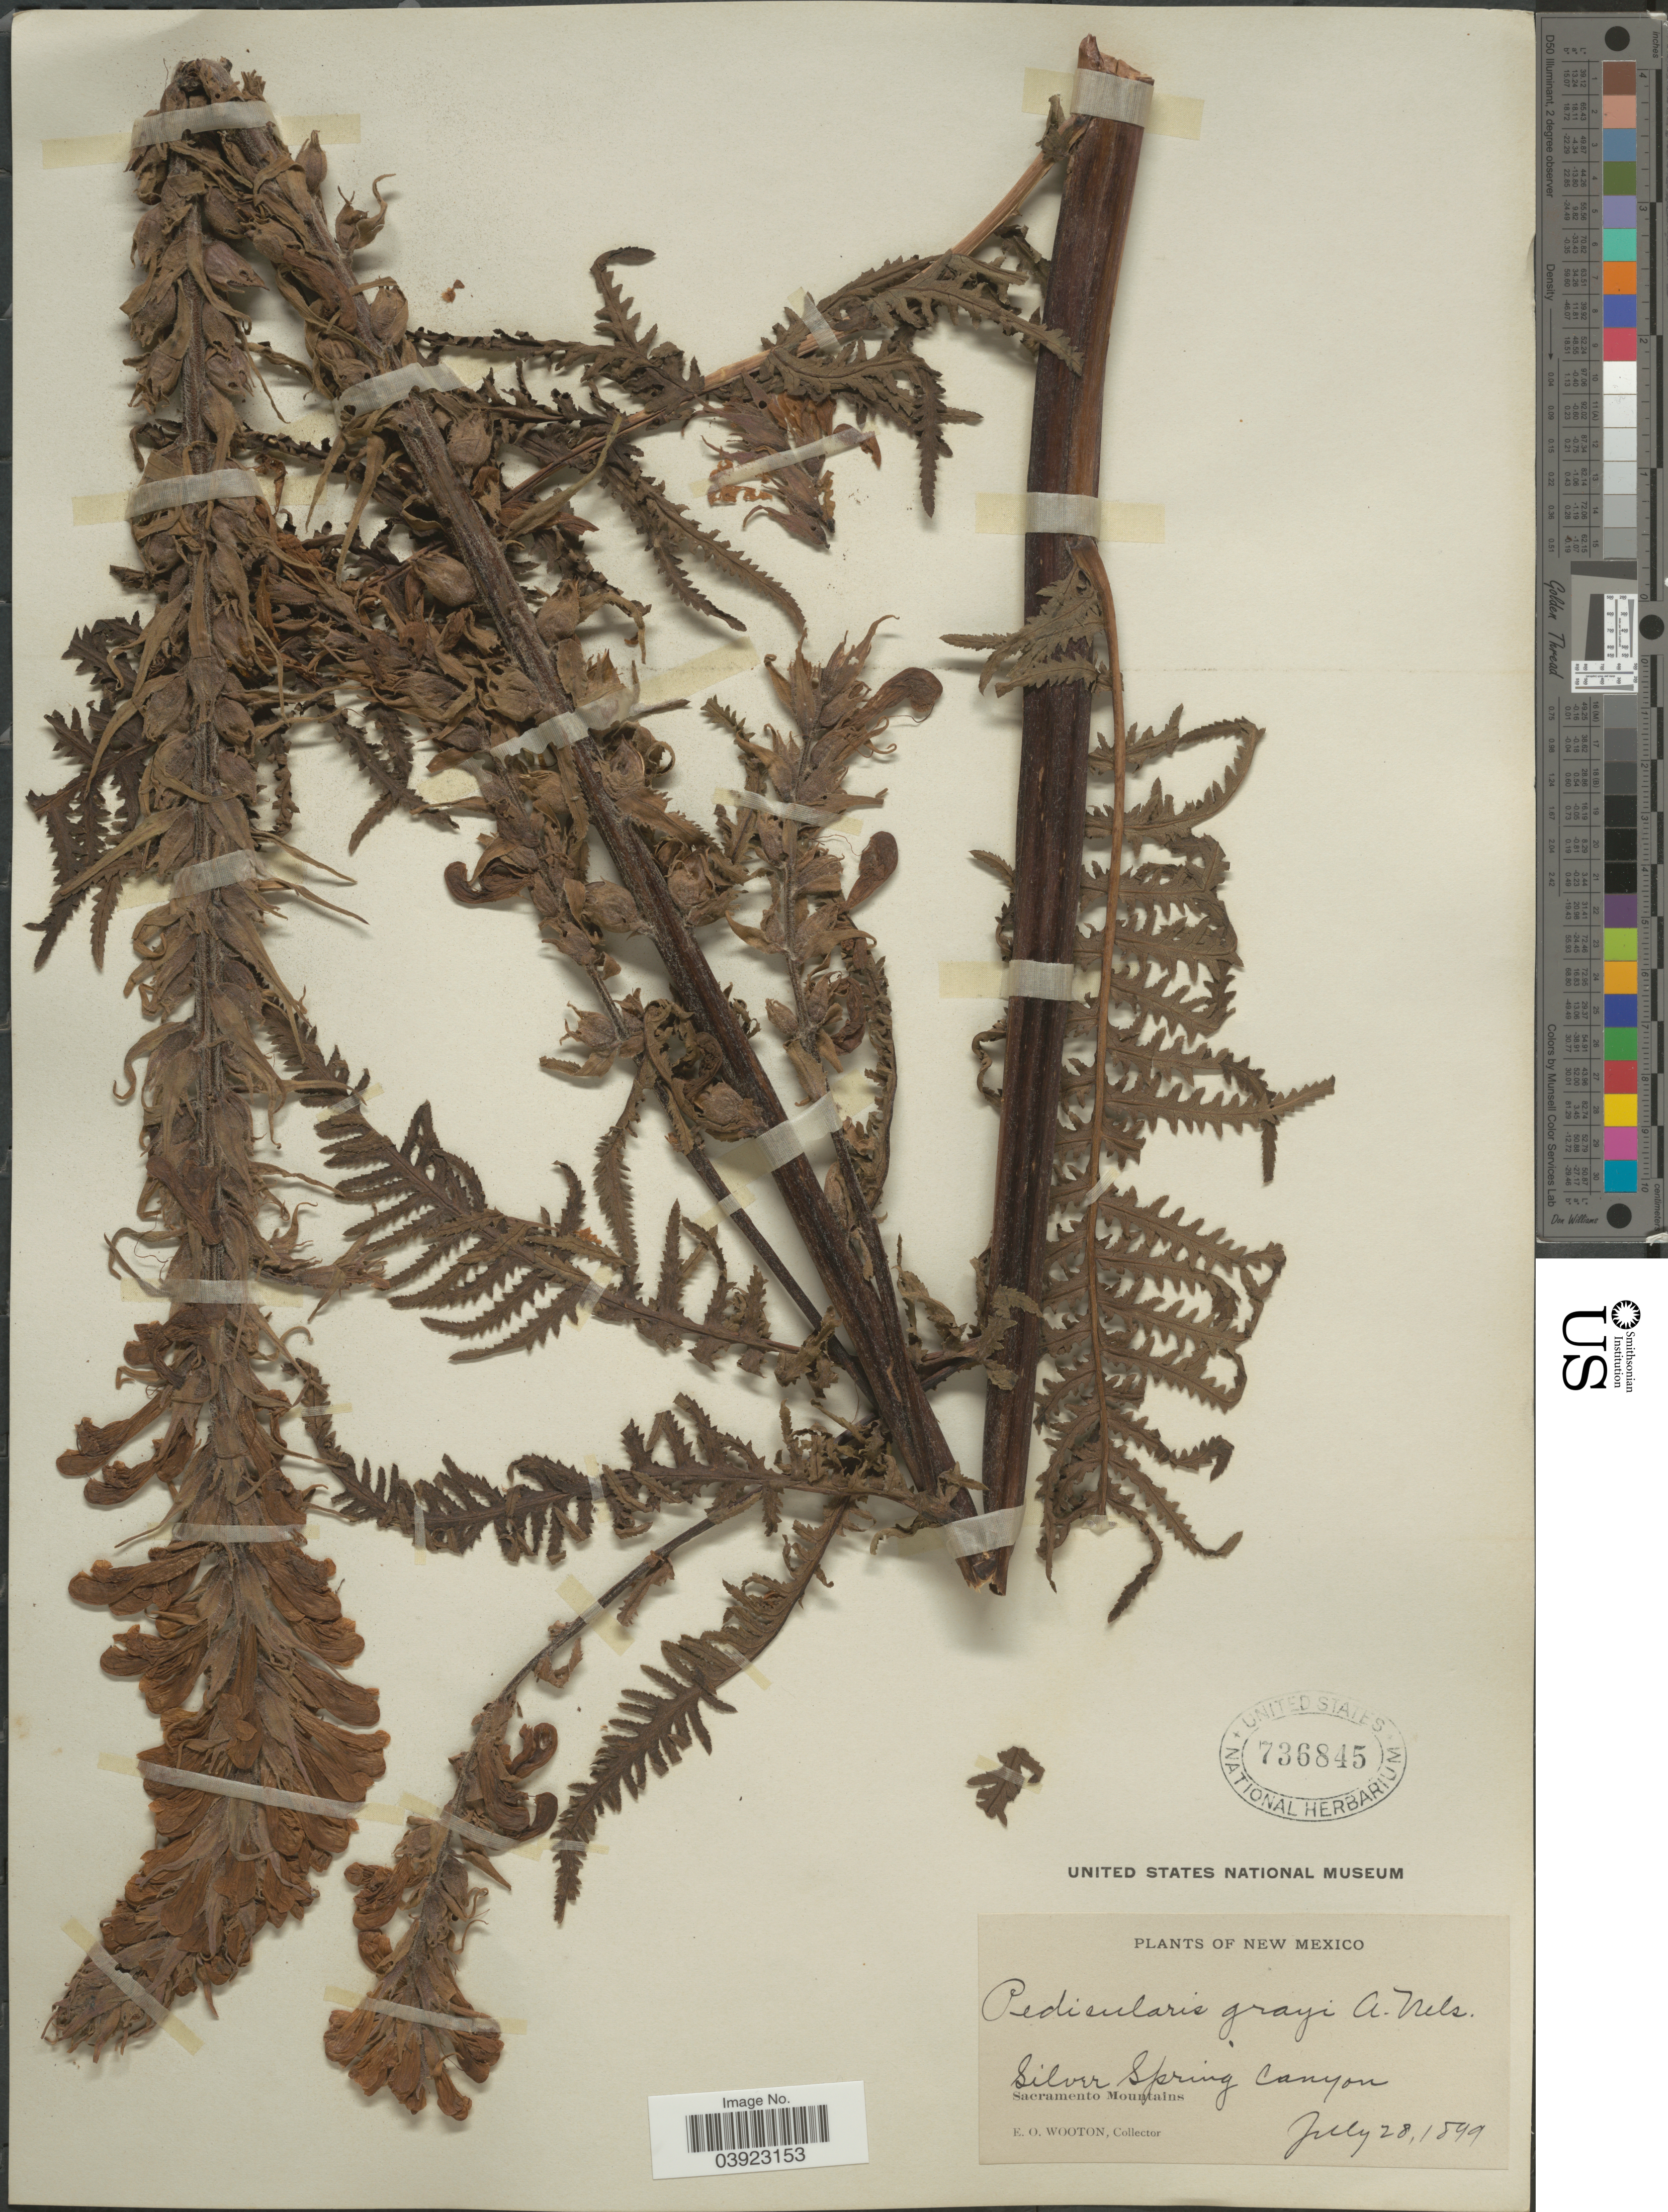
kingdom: Plantae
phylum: Tracheophyta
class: Magnoliopsida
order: Lamiales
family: Orobanchaceae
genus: Pedicularis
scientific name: Pedicularis procera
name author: A. Gray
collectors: E. O. Wooton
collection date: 1899-07-28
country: United States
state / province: New Mexico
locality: Silver Spring Canyon. Sacramento Mountains.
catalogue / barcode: US 736845